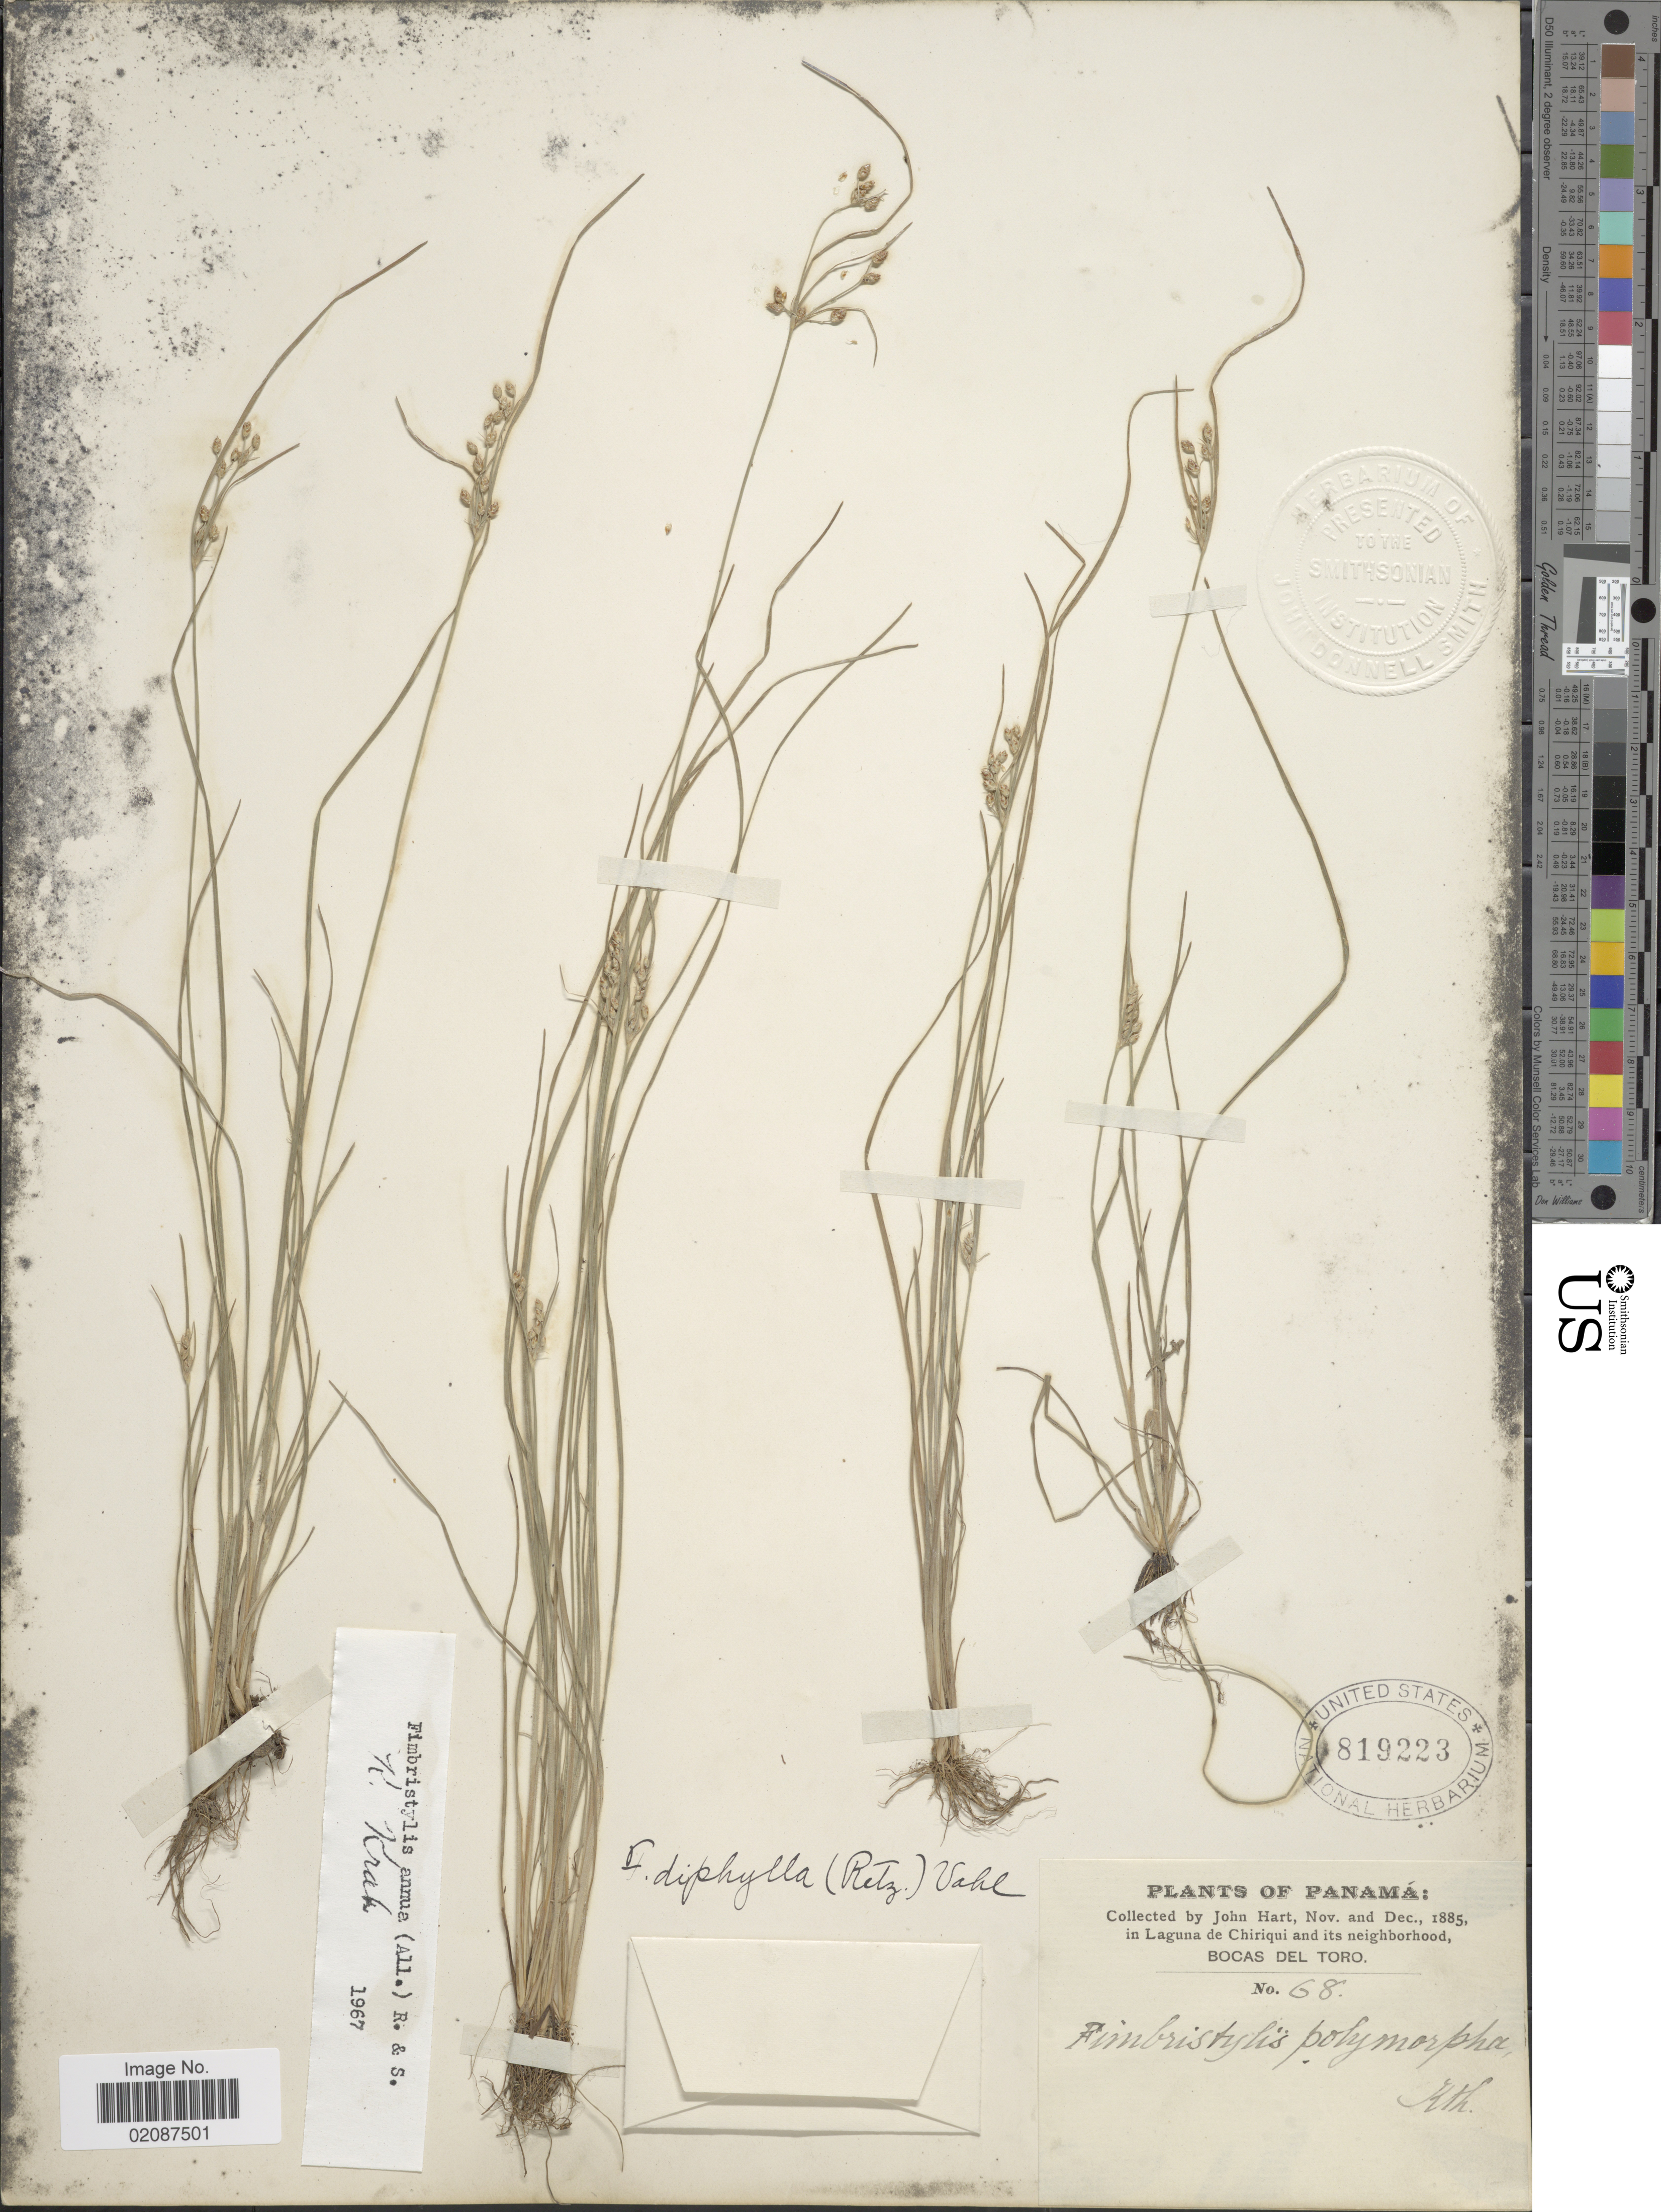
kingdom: Plantae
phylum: Tracheophyta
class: Liliopsida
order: Poales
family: Cyperaceae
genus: Fimbristylis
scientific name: Fimbristylis annua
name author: (All.) Roem. & Schult.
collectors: J. H. Hart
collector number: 68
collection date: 1885-11/1885-12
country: Panama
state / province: Bocas del Toro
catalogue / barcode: US 819223